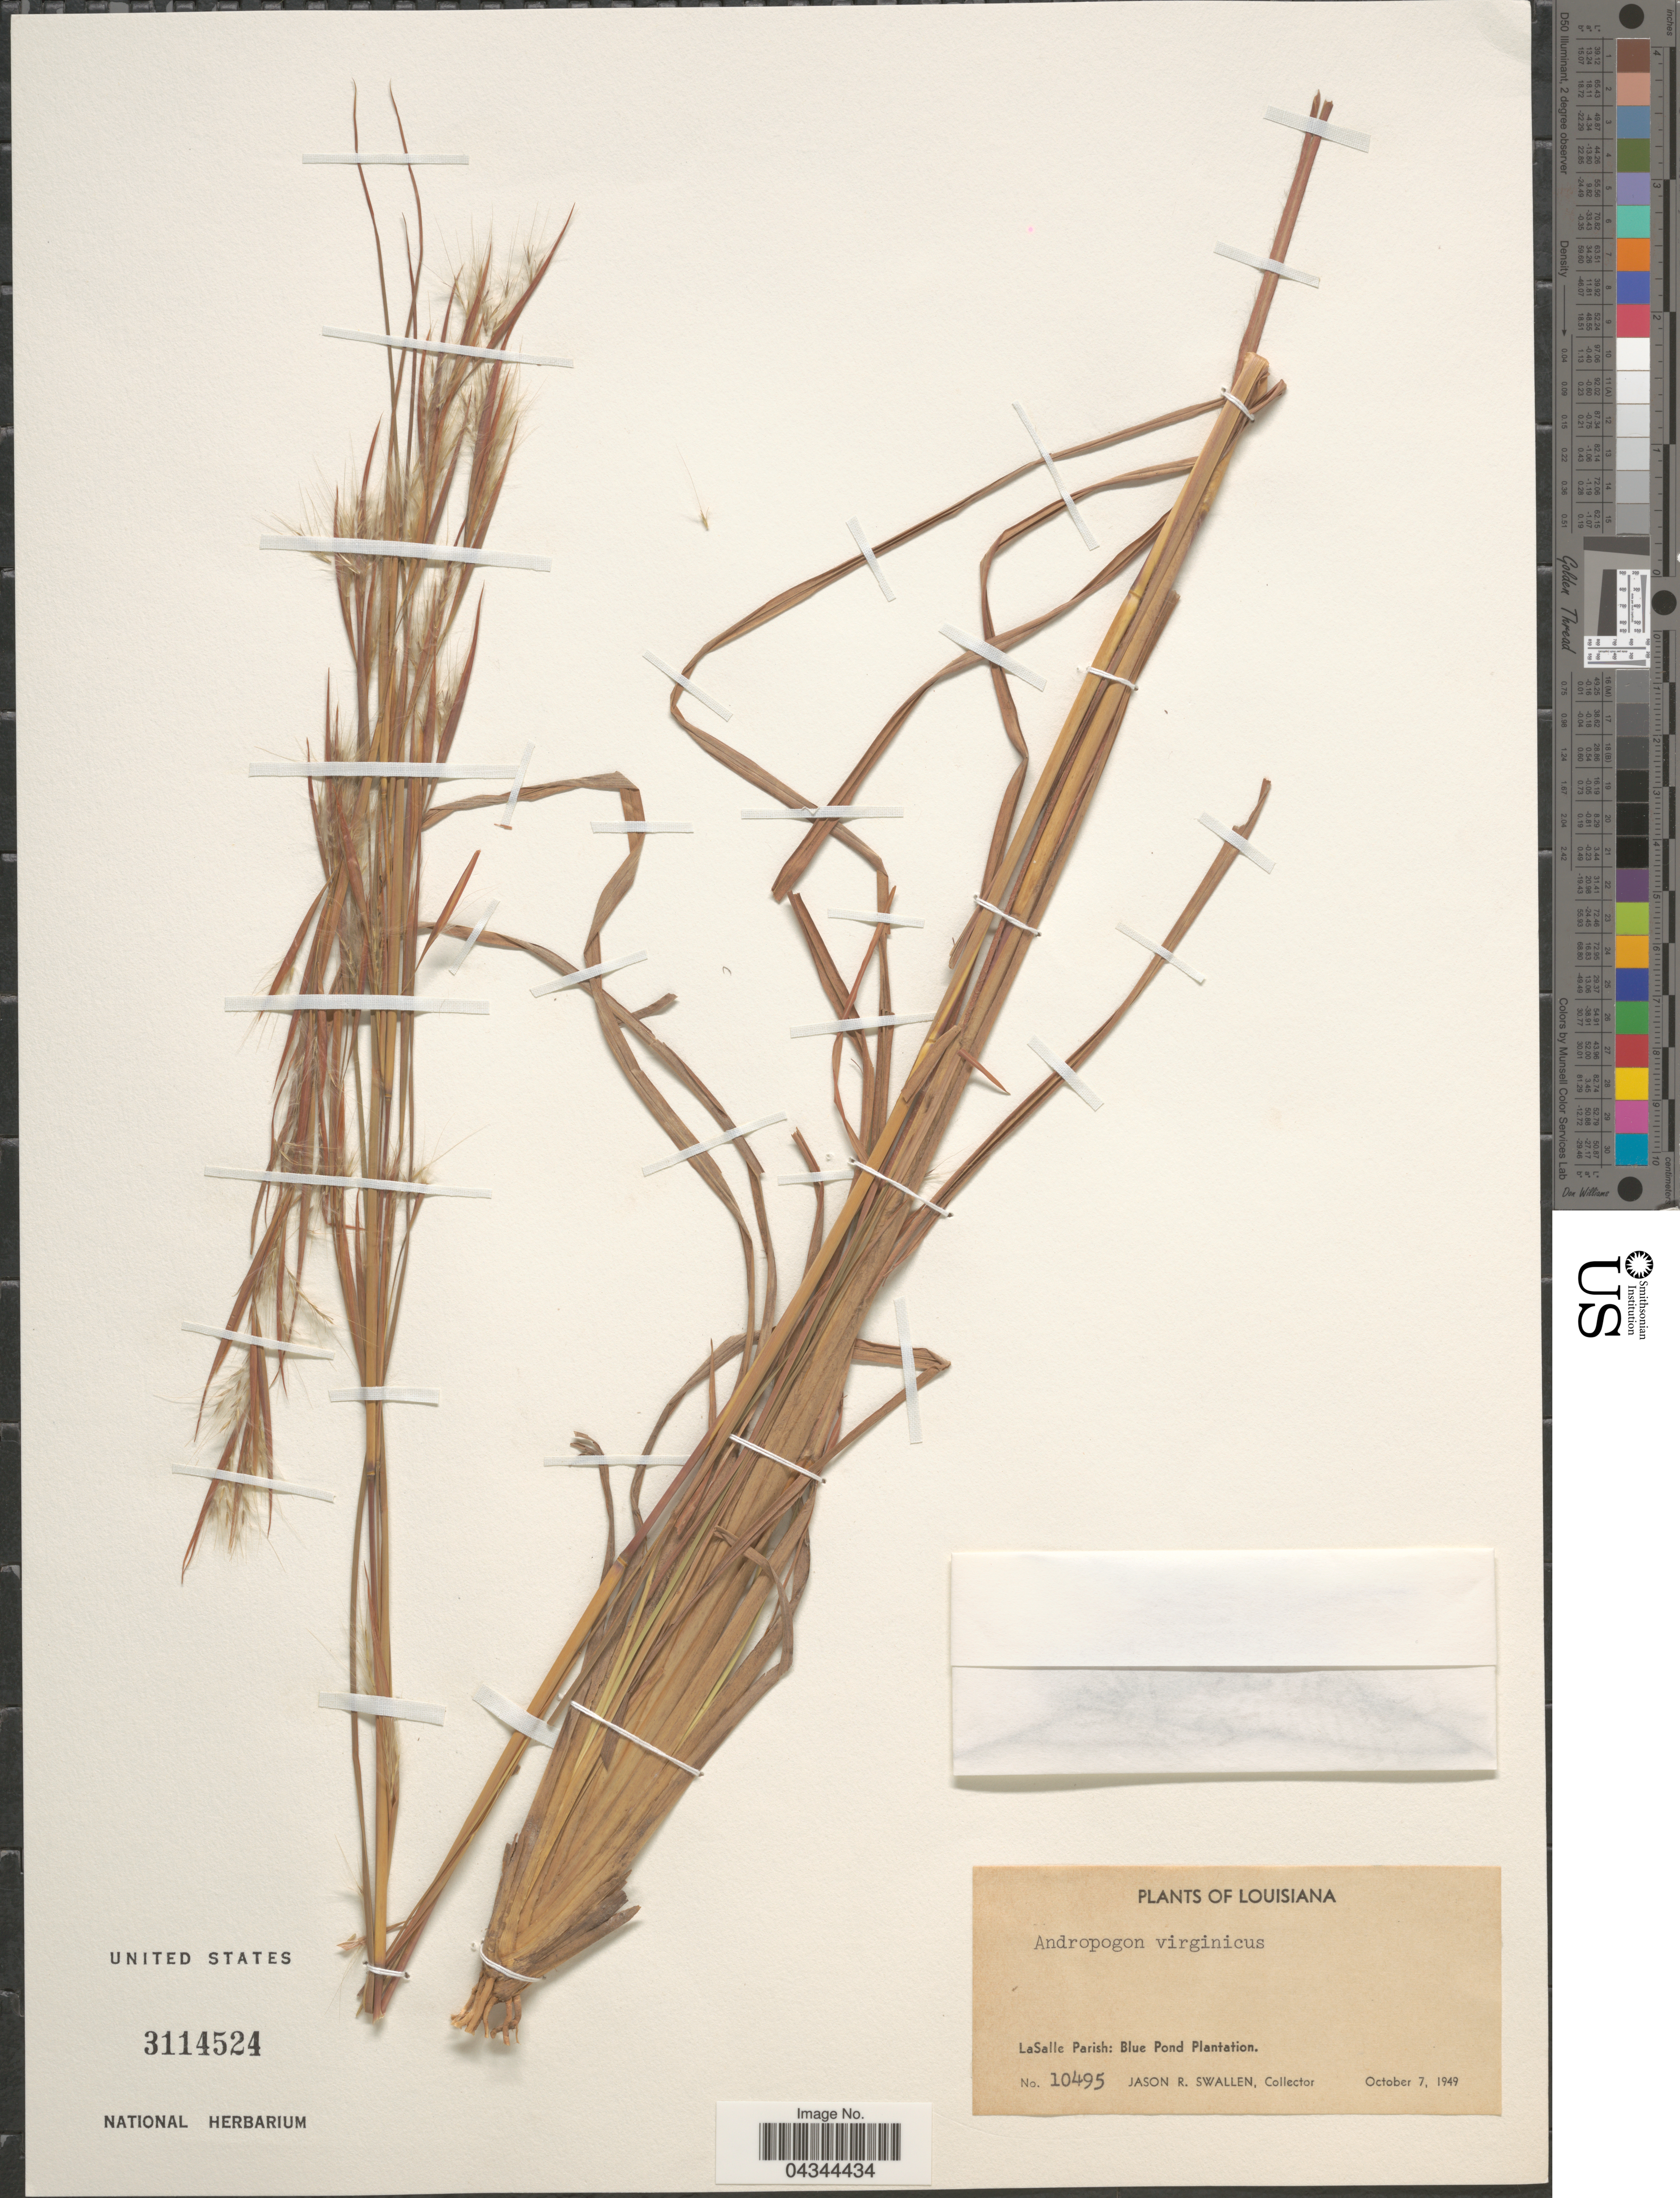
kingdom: Plantae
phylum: Tracheophyta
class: Liliopsida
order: Poales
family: Poaceae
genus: Andropogon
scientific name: Andropogon virginicus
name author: L.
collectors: J. R. Swallen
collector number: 10495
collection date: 1949-10-07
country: United States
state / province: Louisiana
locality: LaSalle Parish: Blue Pond Plantation.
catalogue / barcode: US 3114524